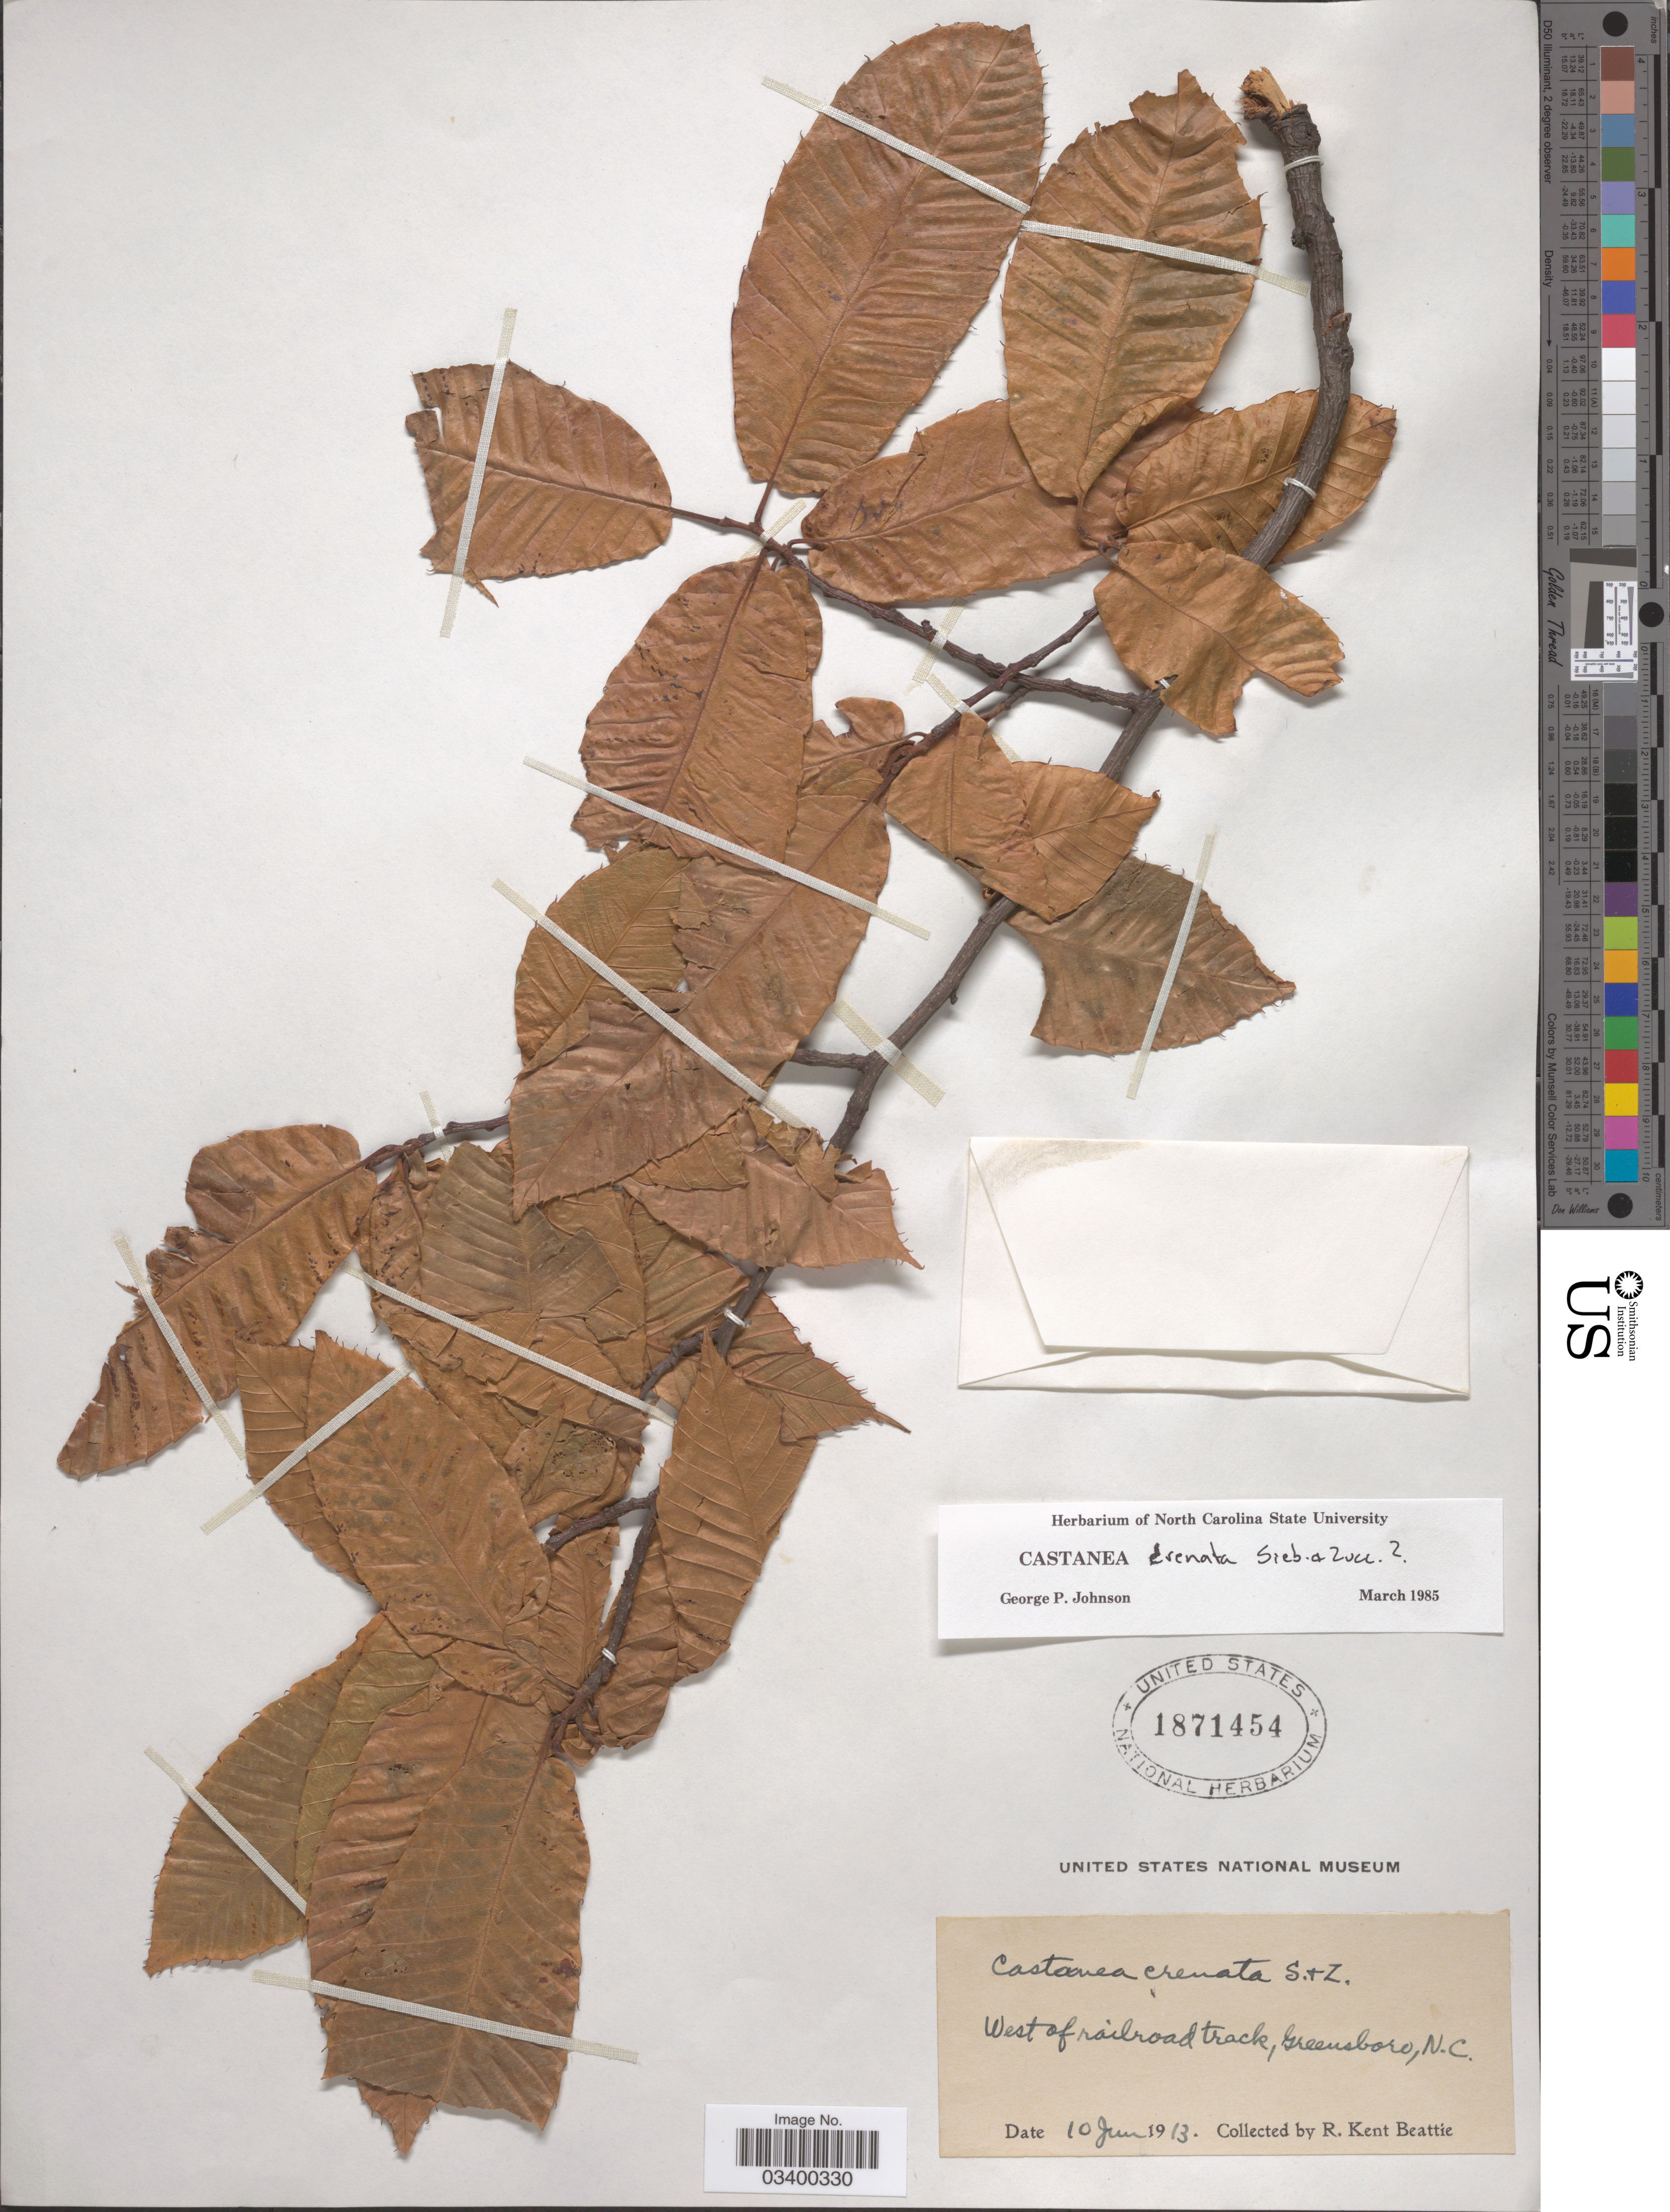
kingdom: Plantae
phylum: Tracheophyta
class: Magnoliopsida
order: Fagales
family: Fagaceae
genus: Castanea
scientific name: Castanea crenata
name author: Siebold & Zucc.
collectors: R. K. Beattie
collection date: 1913-06-10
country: United States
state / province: North Carolina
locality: West of railroad track, Greensboro.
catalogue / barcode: US 1871454